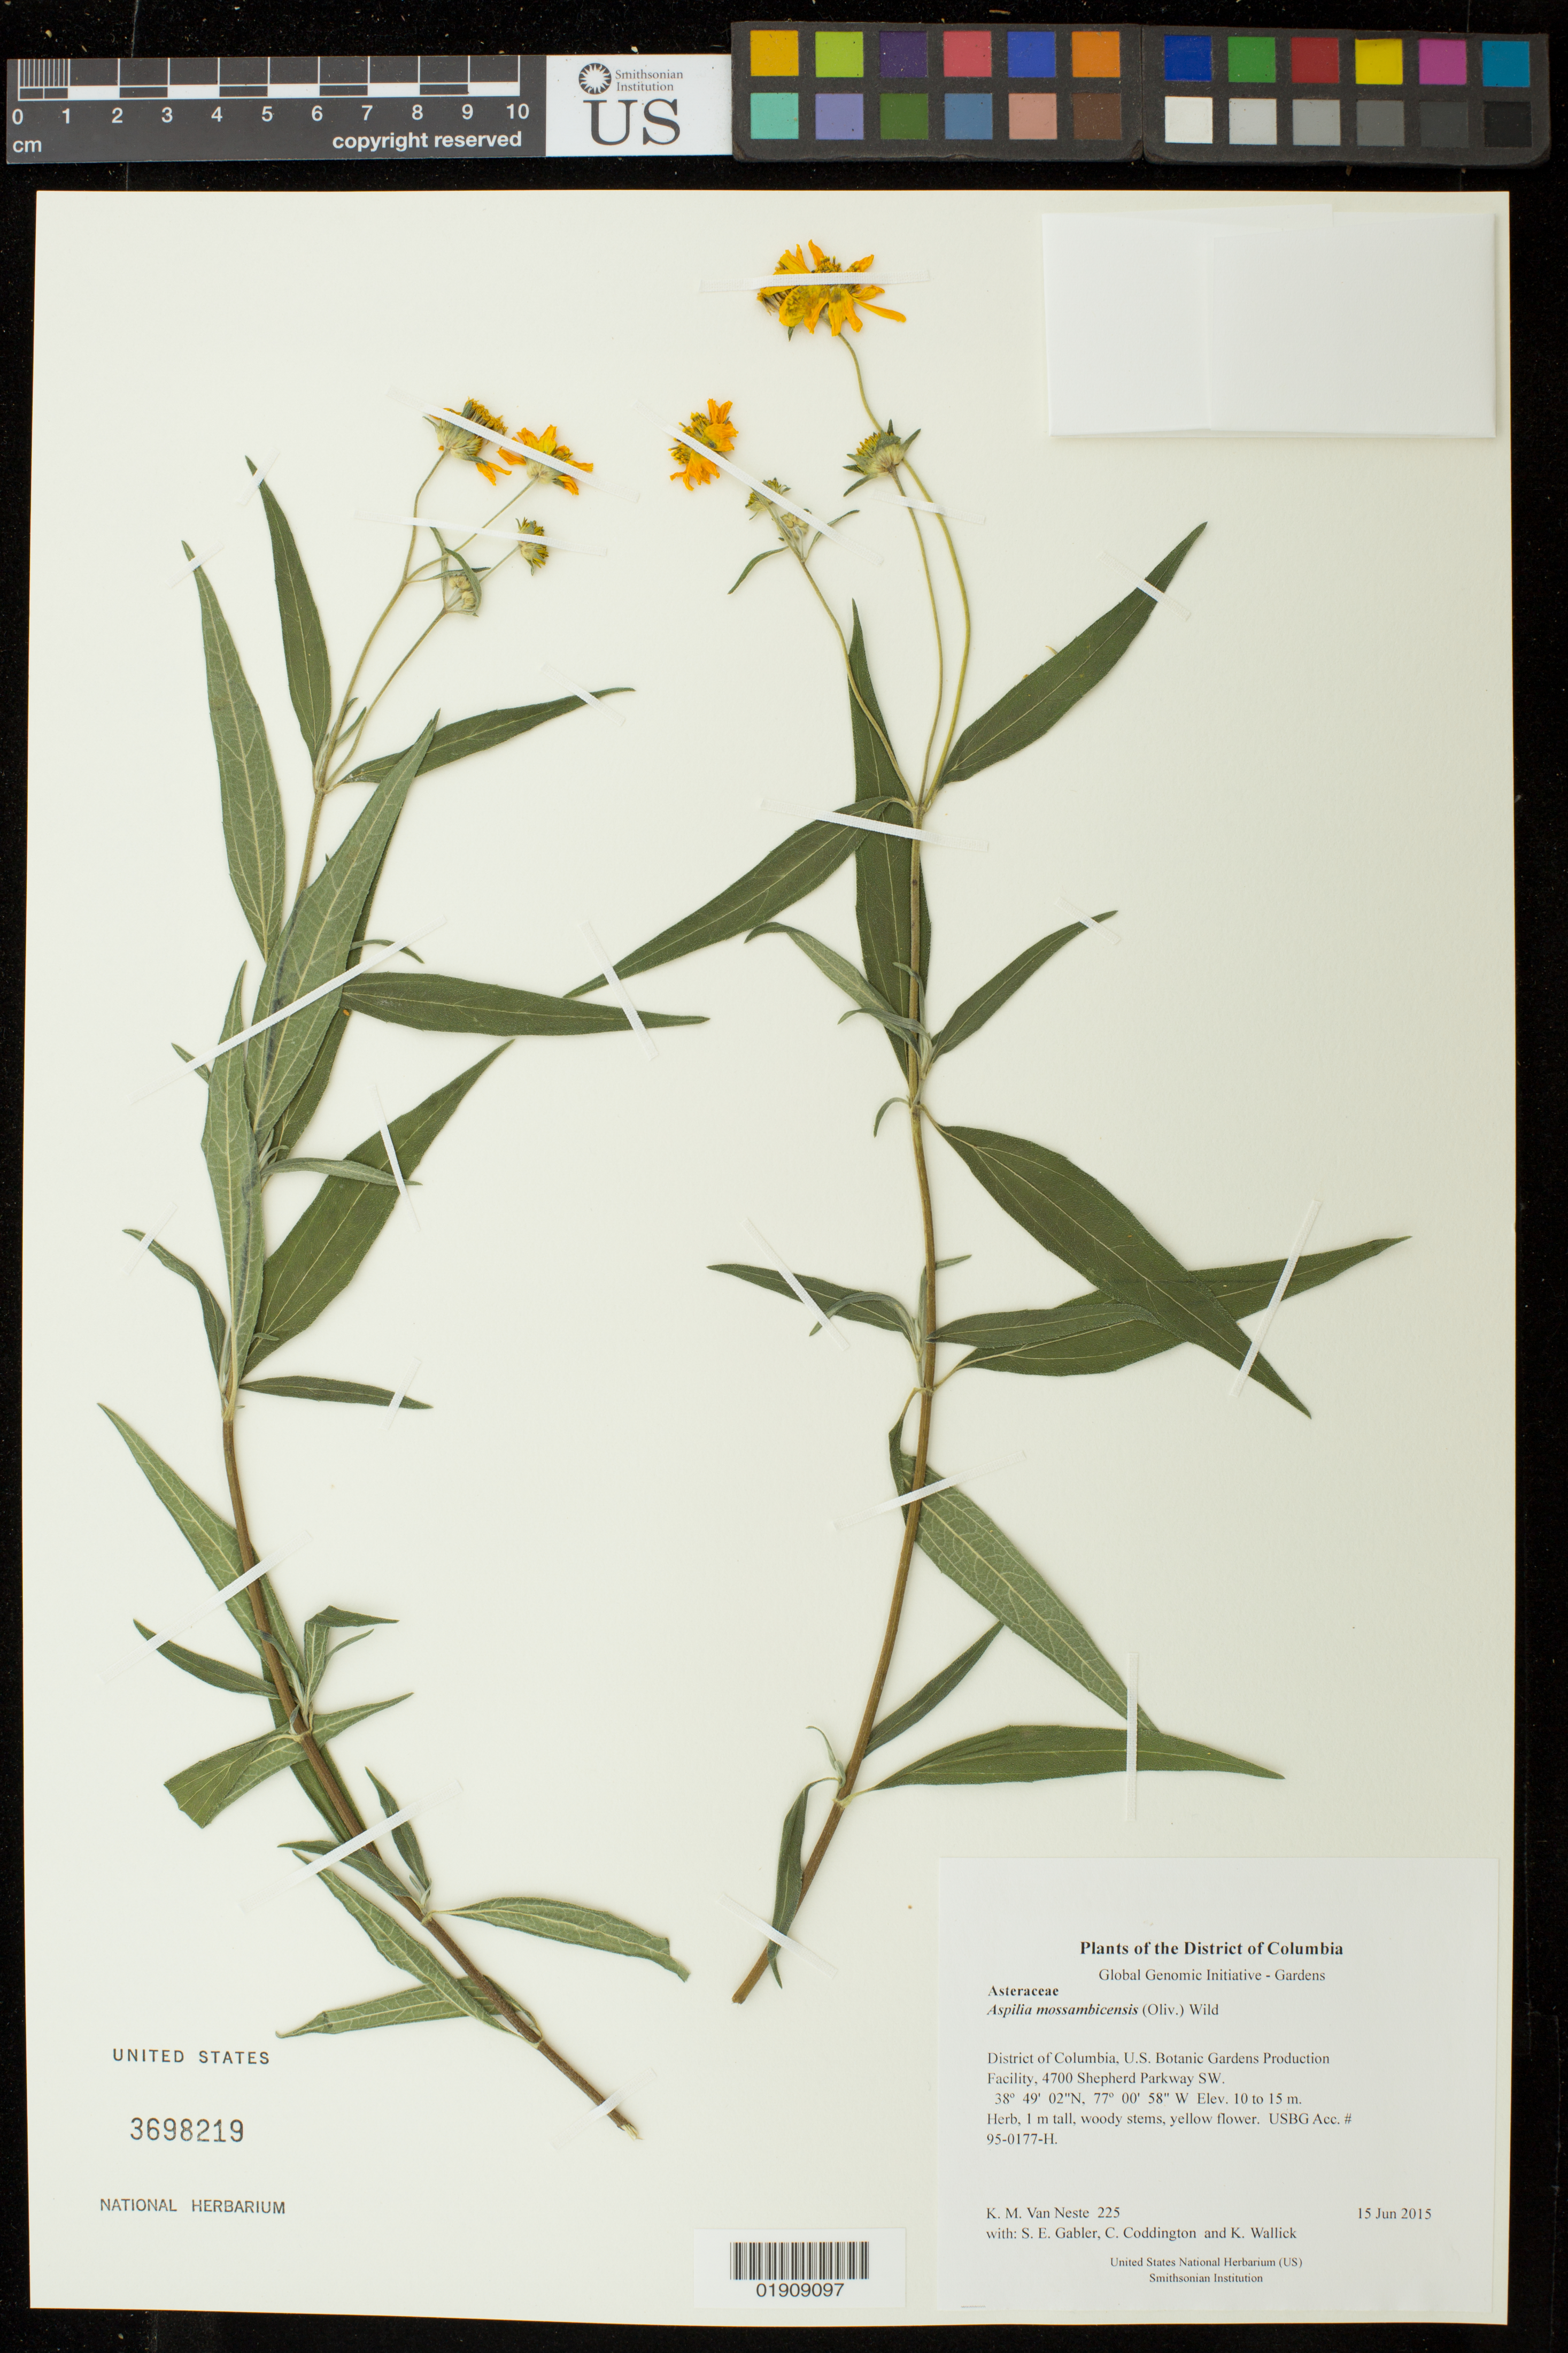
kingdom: Plantae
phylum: Tracheophyta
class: Magnoliopsida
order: Asterales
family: Asteraceae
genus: Aspilia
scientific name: Aspilia mossambicensis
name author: (Oliv.) Wild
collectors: K. M. Van Neste, S. E. Gabler, C. Coddington & K. Wallick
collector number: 225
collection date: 2015-06-15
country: United States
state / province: District of Columbia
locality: U.S. Botanic Gardens Production Facility, 4700 Shepherd Parkway SW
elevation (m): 10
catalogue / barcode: US 3698219